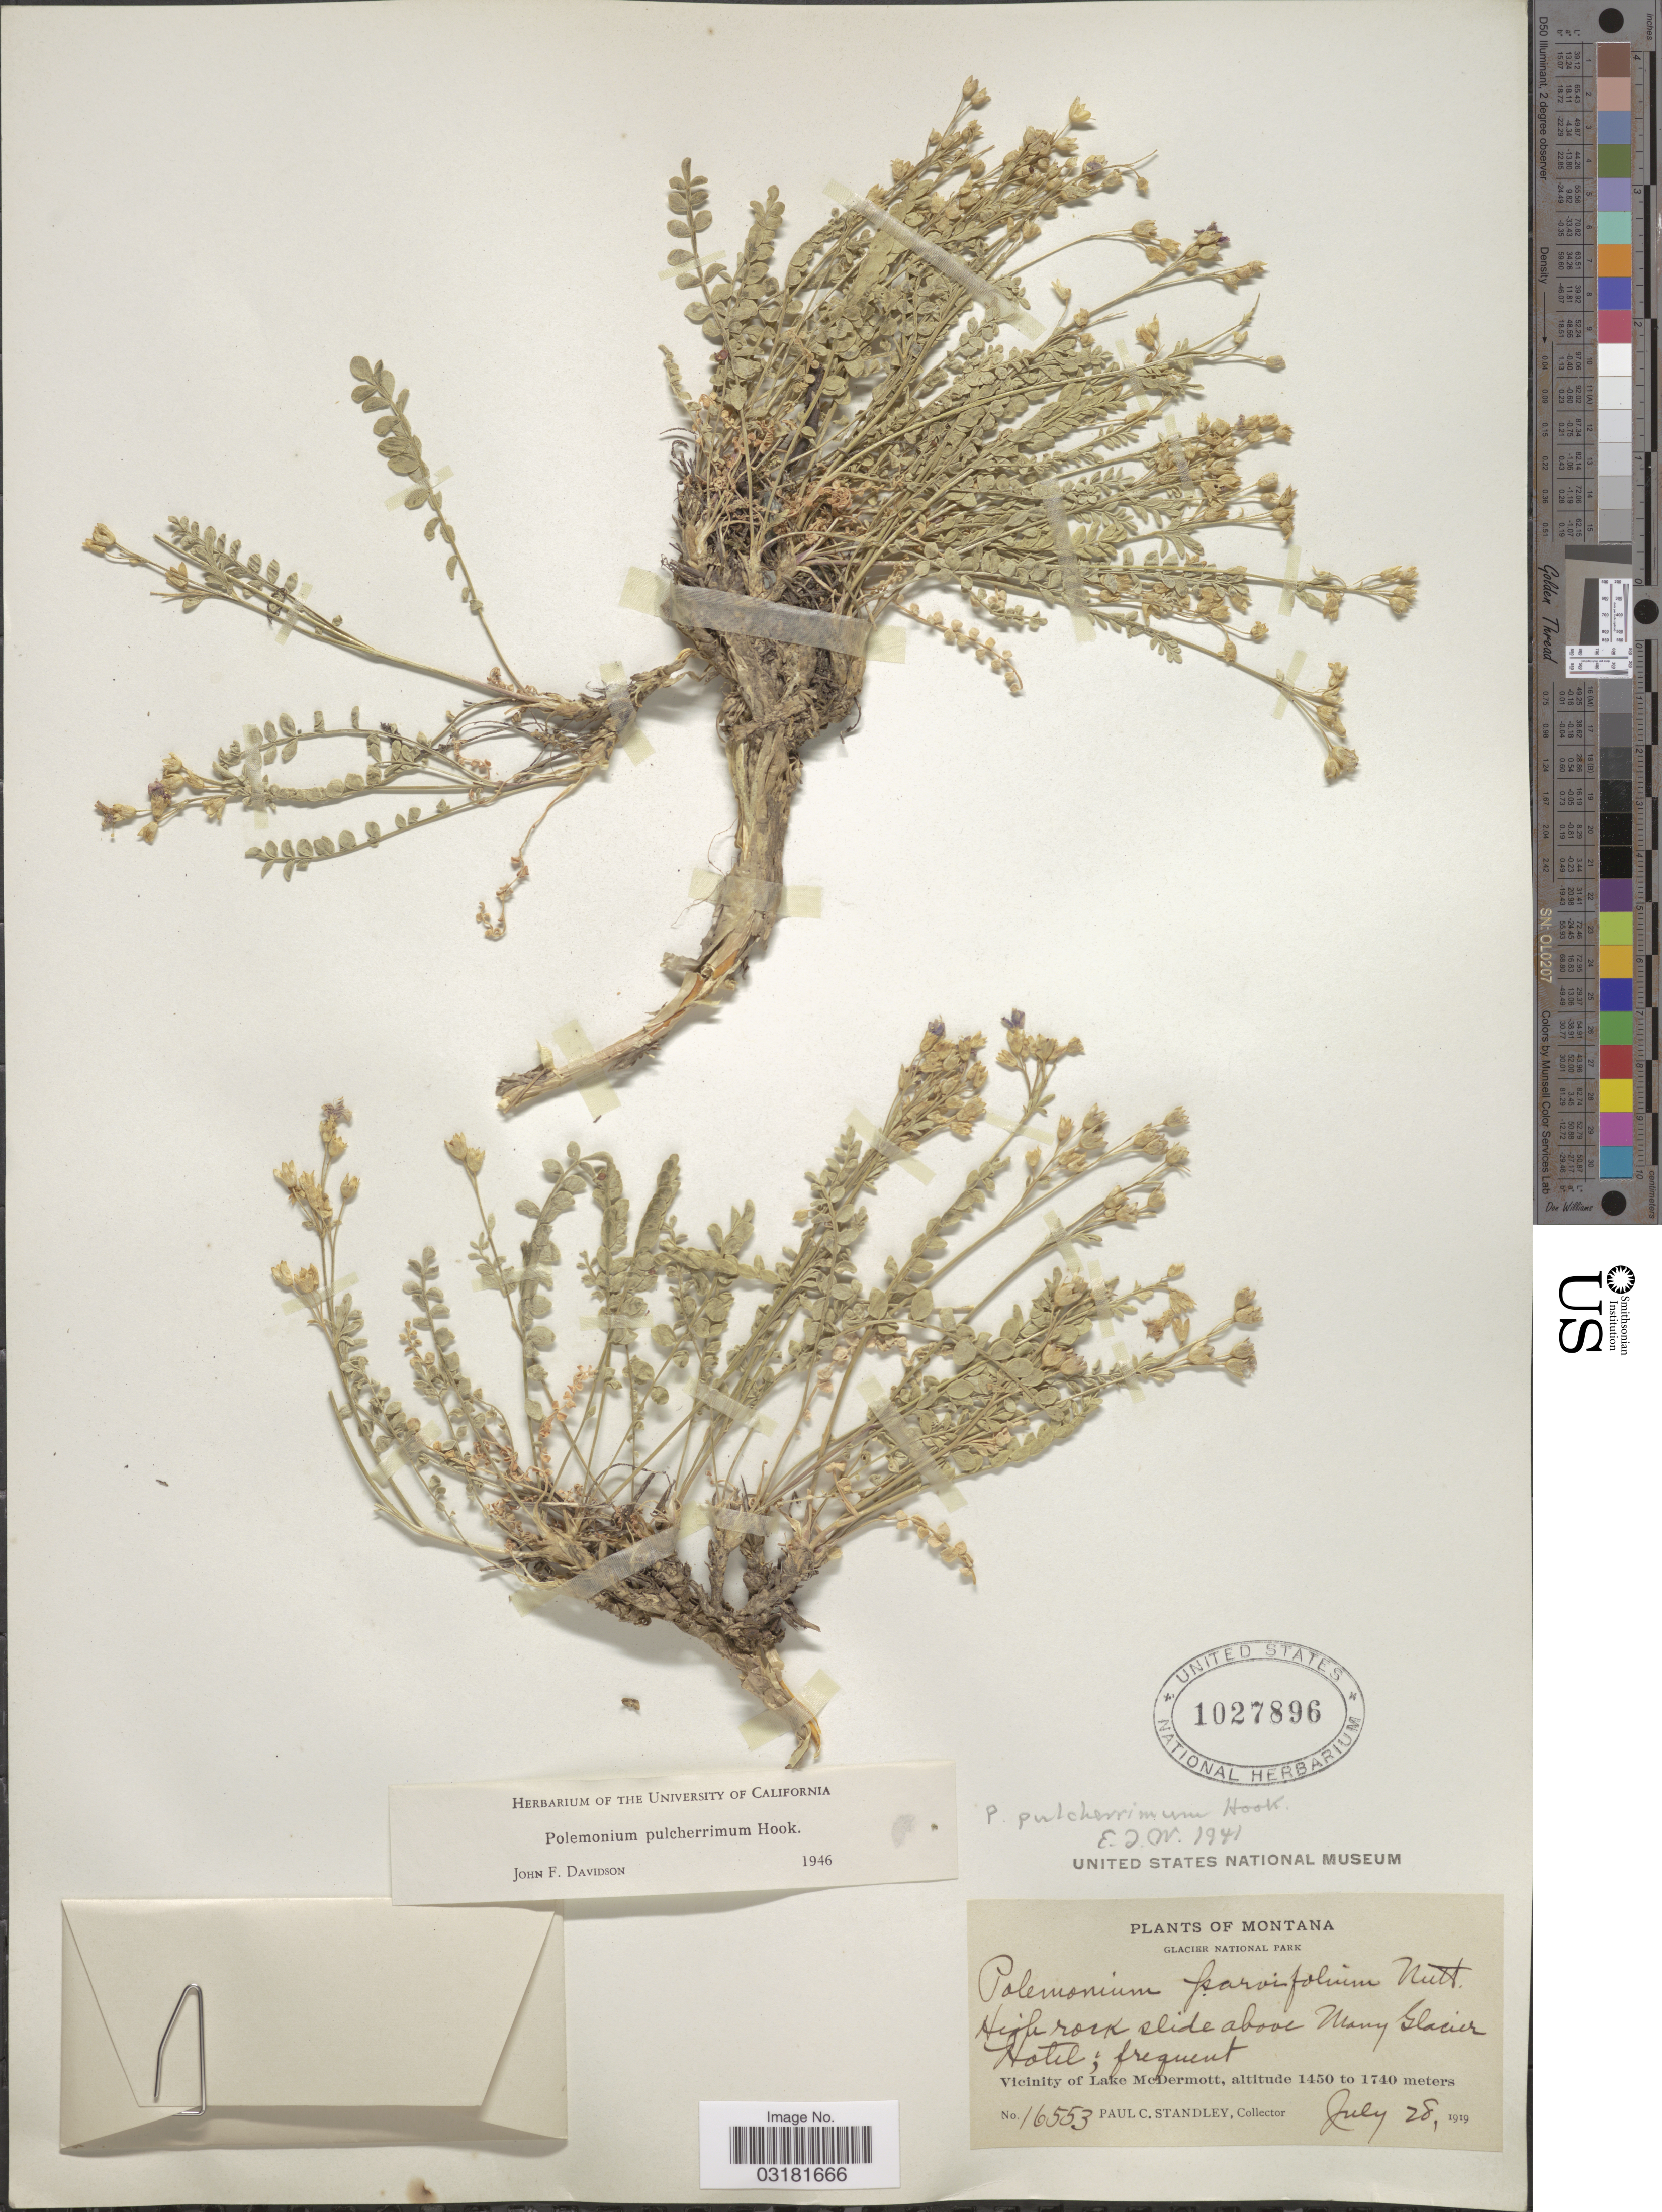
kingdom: Plantae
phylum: Tracheophyta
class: Magnoliopsida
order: Ericales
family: Polemoniaceae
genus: Polemonium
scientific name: Polemonium pulcherrimum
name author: Hook.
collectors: P. C. Standley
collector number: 16553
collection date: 1919-07-28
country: United States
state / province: Montana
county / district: Glacier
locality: Glacier National Park, High rock slide above Many Glacier Hotel, Vicinity of Lake McDermott.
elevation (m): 1450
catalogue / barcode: US 1027896